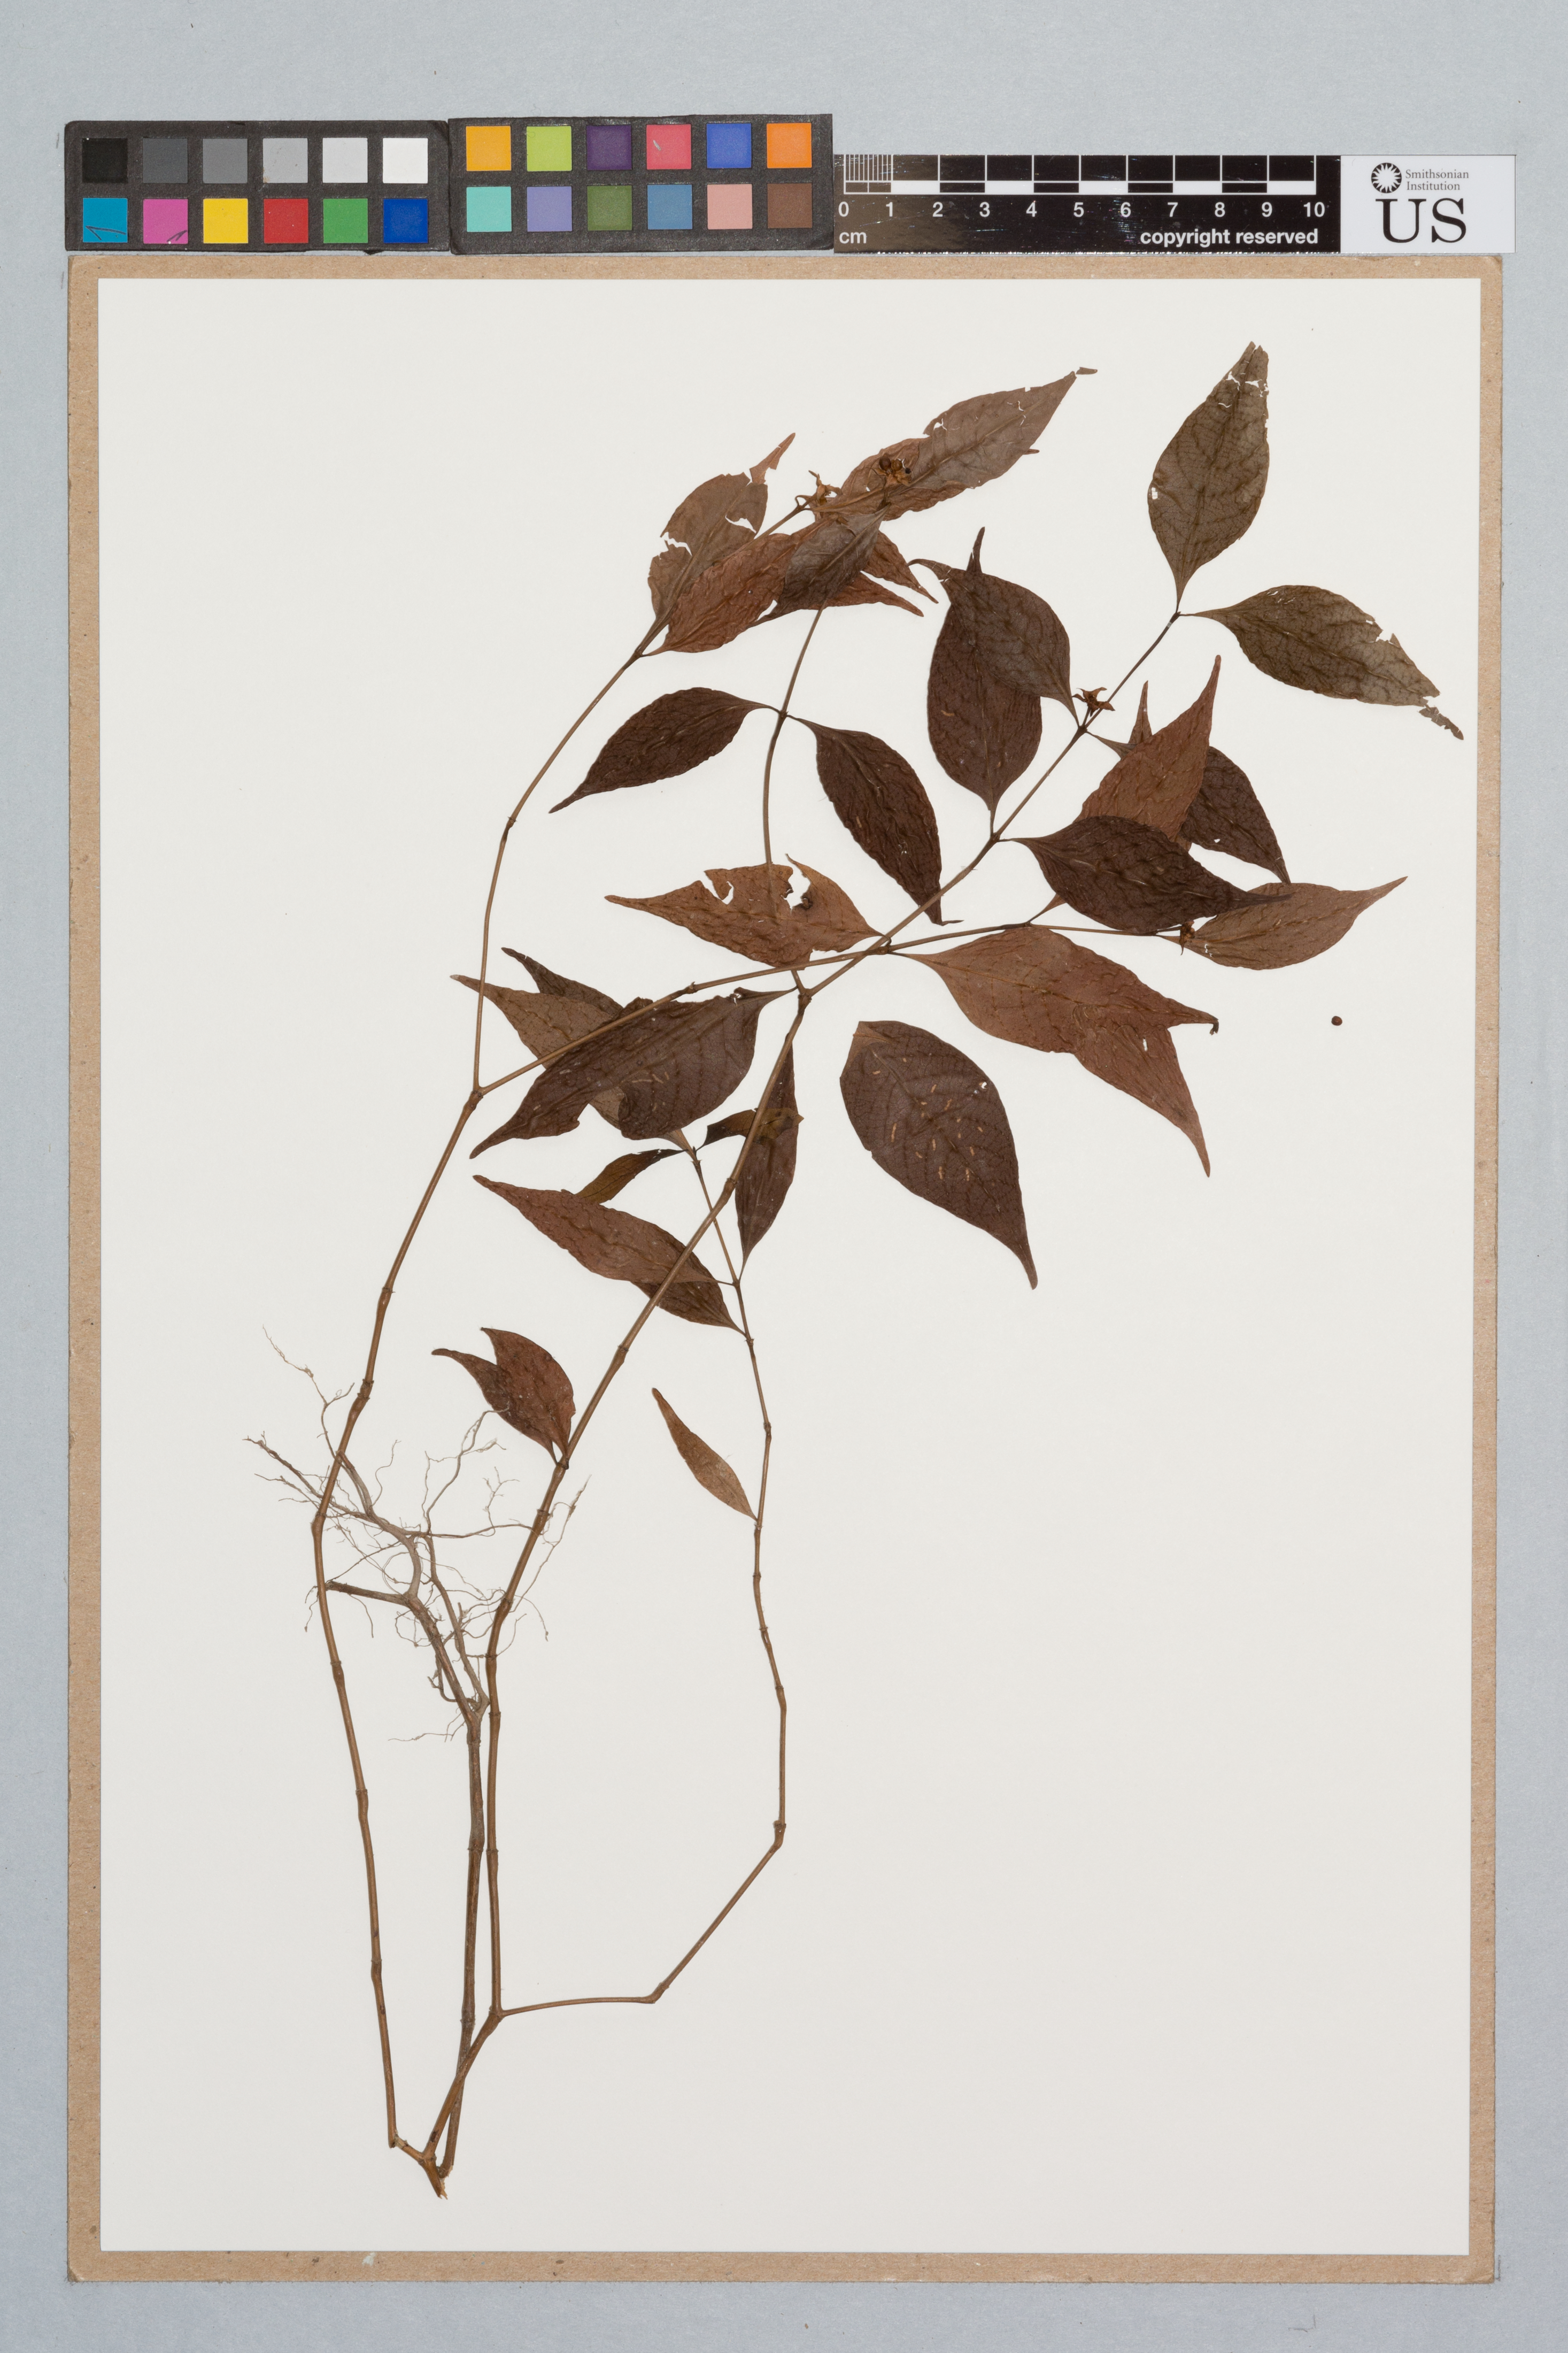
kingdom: Plantae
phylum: Tracheophyta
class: Magnoliopsida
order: Gentianales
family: Rubiaceae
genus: Psychotria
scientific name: Psychotria barbiflora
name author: DC.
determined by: Taylor, Charlotte M.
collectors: T. Henkel & R. James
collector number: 3932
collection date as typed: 26 July 1994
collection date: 1994-07-26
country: Guyana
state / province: U. Takutu-U. Essequibo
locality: South Rupununi; Rocky Creek 4 km S of Aishalton along Marudi Line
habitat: Tall mesic forest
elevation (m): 250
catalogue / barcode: US 3344276